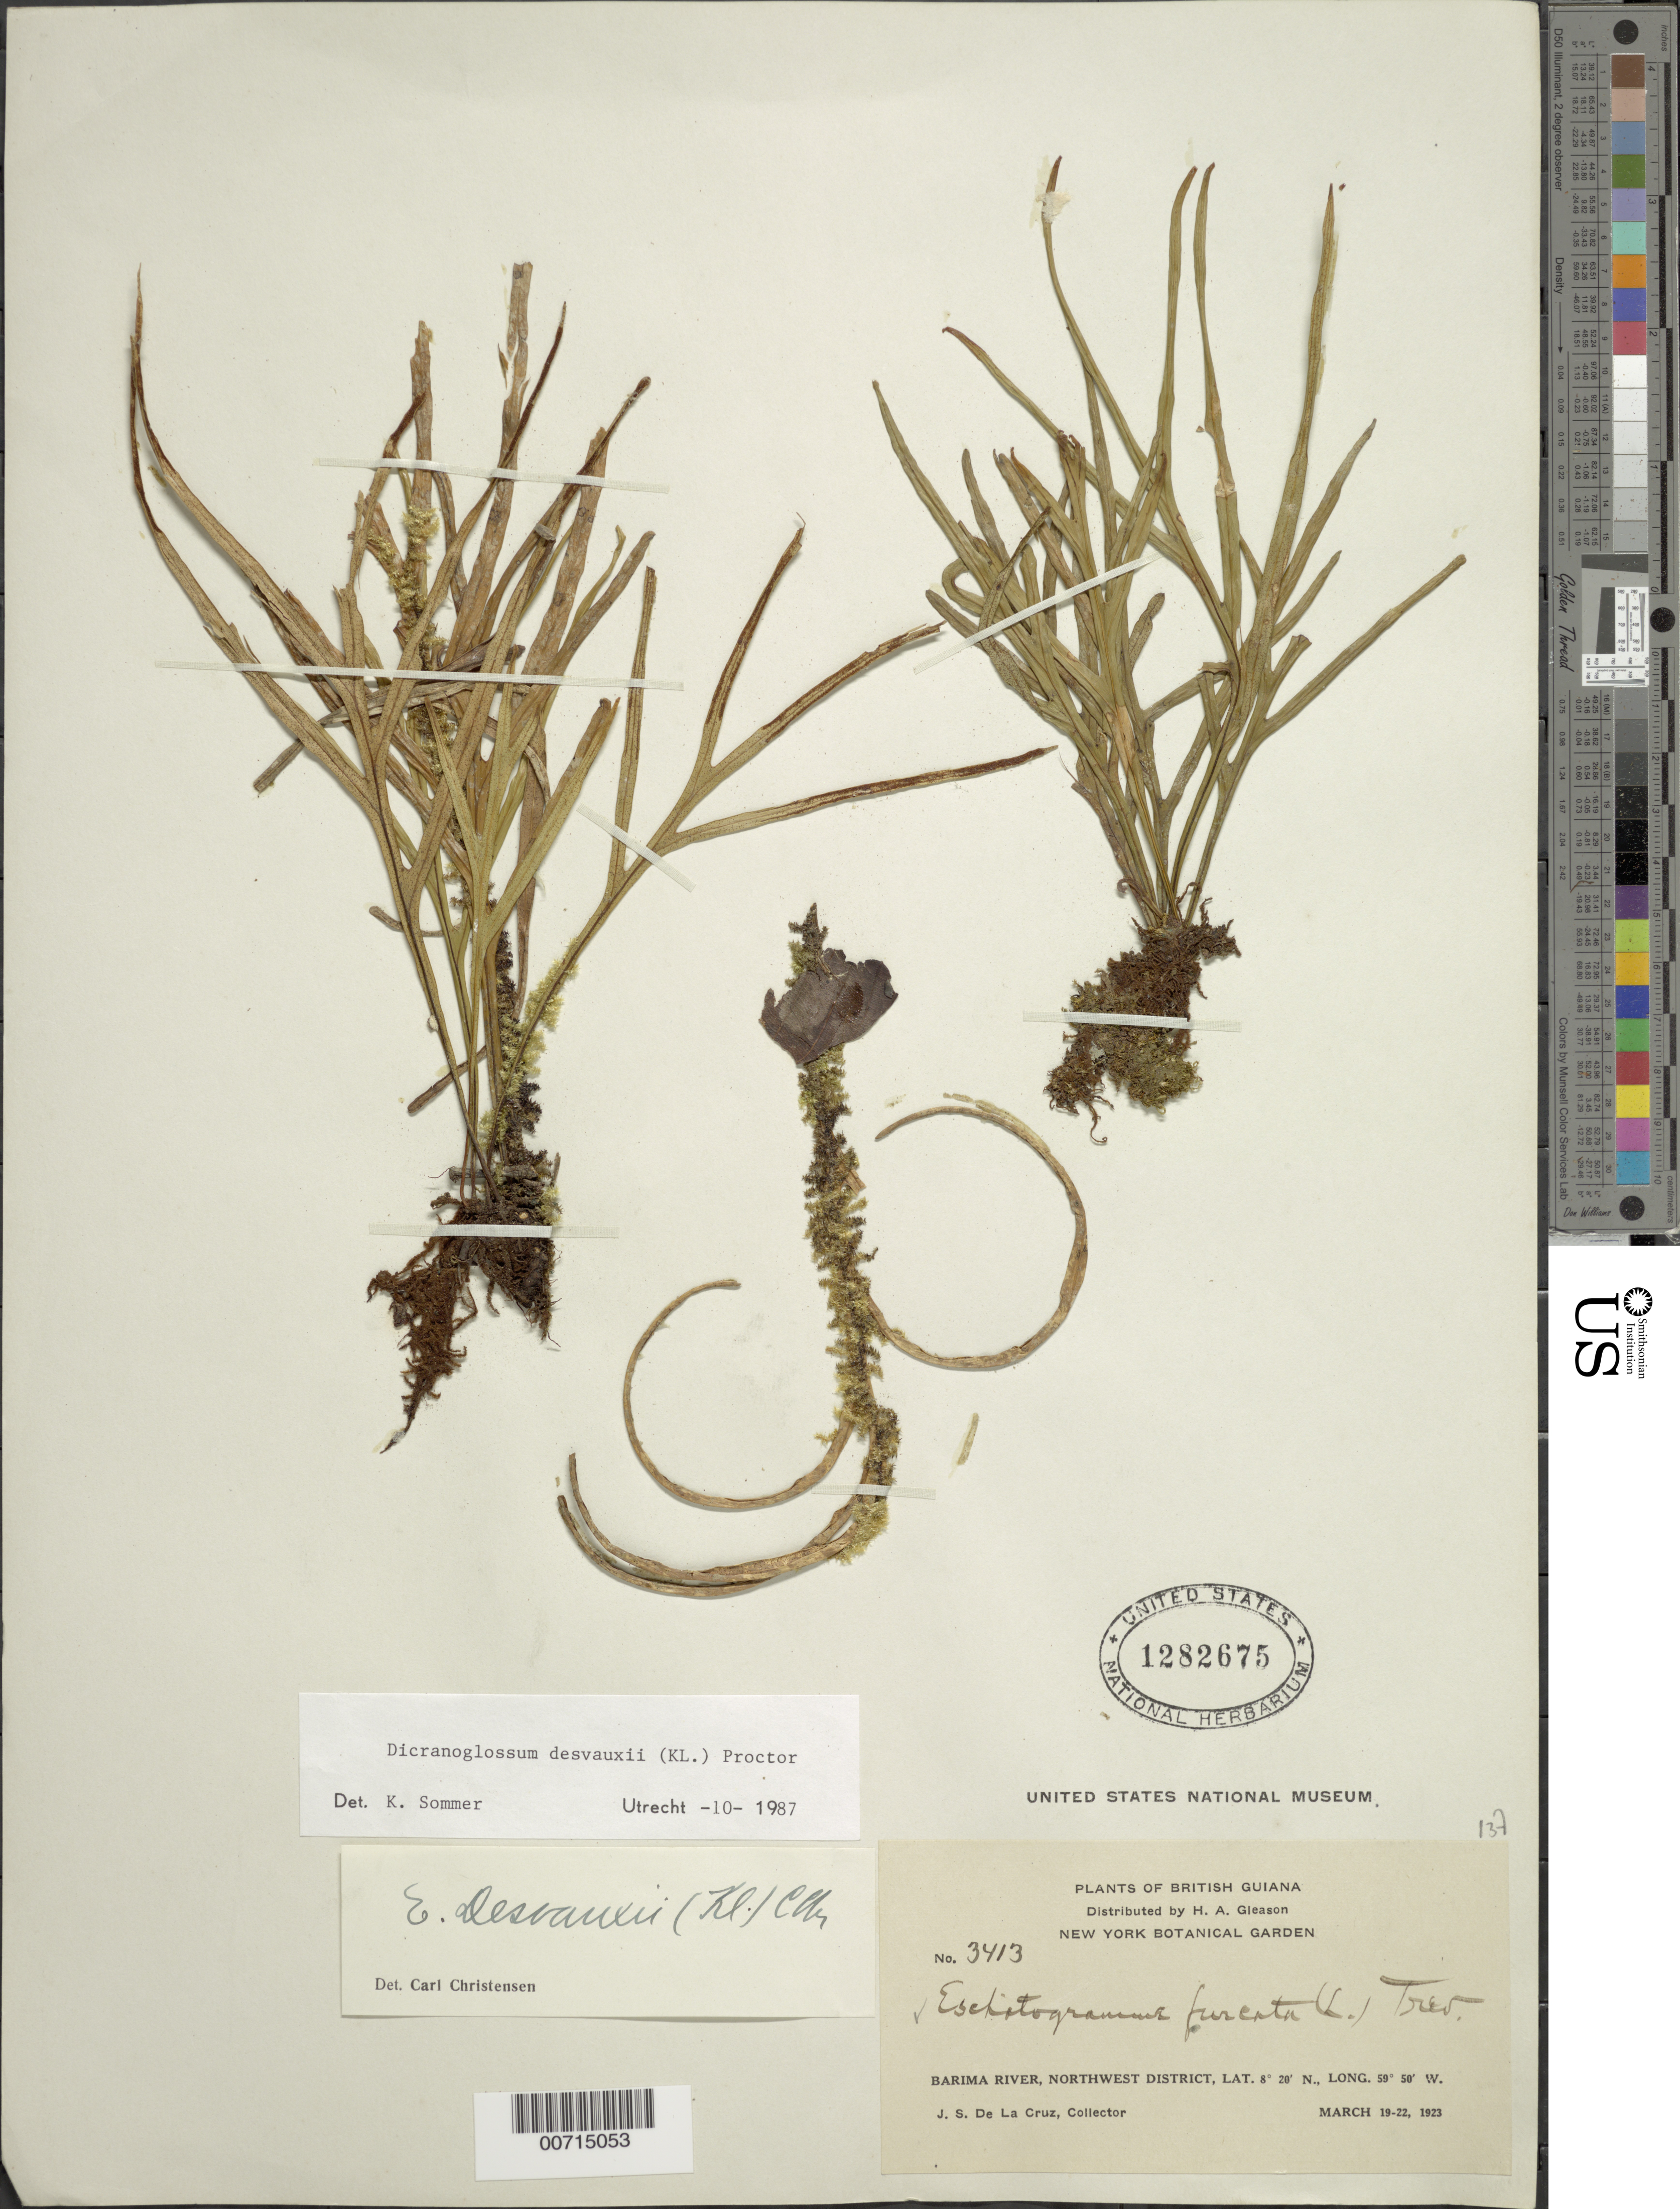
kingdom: Plantae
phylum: Tracheophyta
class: Polypodiopsida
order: Polypodiales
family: Polypodiaceae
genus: Pleopeltis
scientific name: Pleopeltis desvauxii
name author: (Klotzsch) Salino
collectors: J. S. de la Cruz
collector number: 3413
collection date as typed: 19-Mar-23 to 22-Mar-23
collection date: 1923-03-19/1923-03-22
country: Guyana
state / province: Barima-Waini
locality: Barima R., NW District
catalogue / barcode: US 1282675